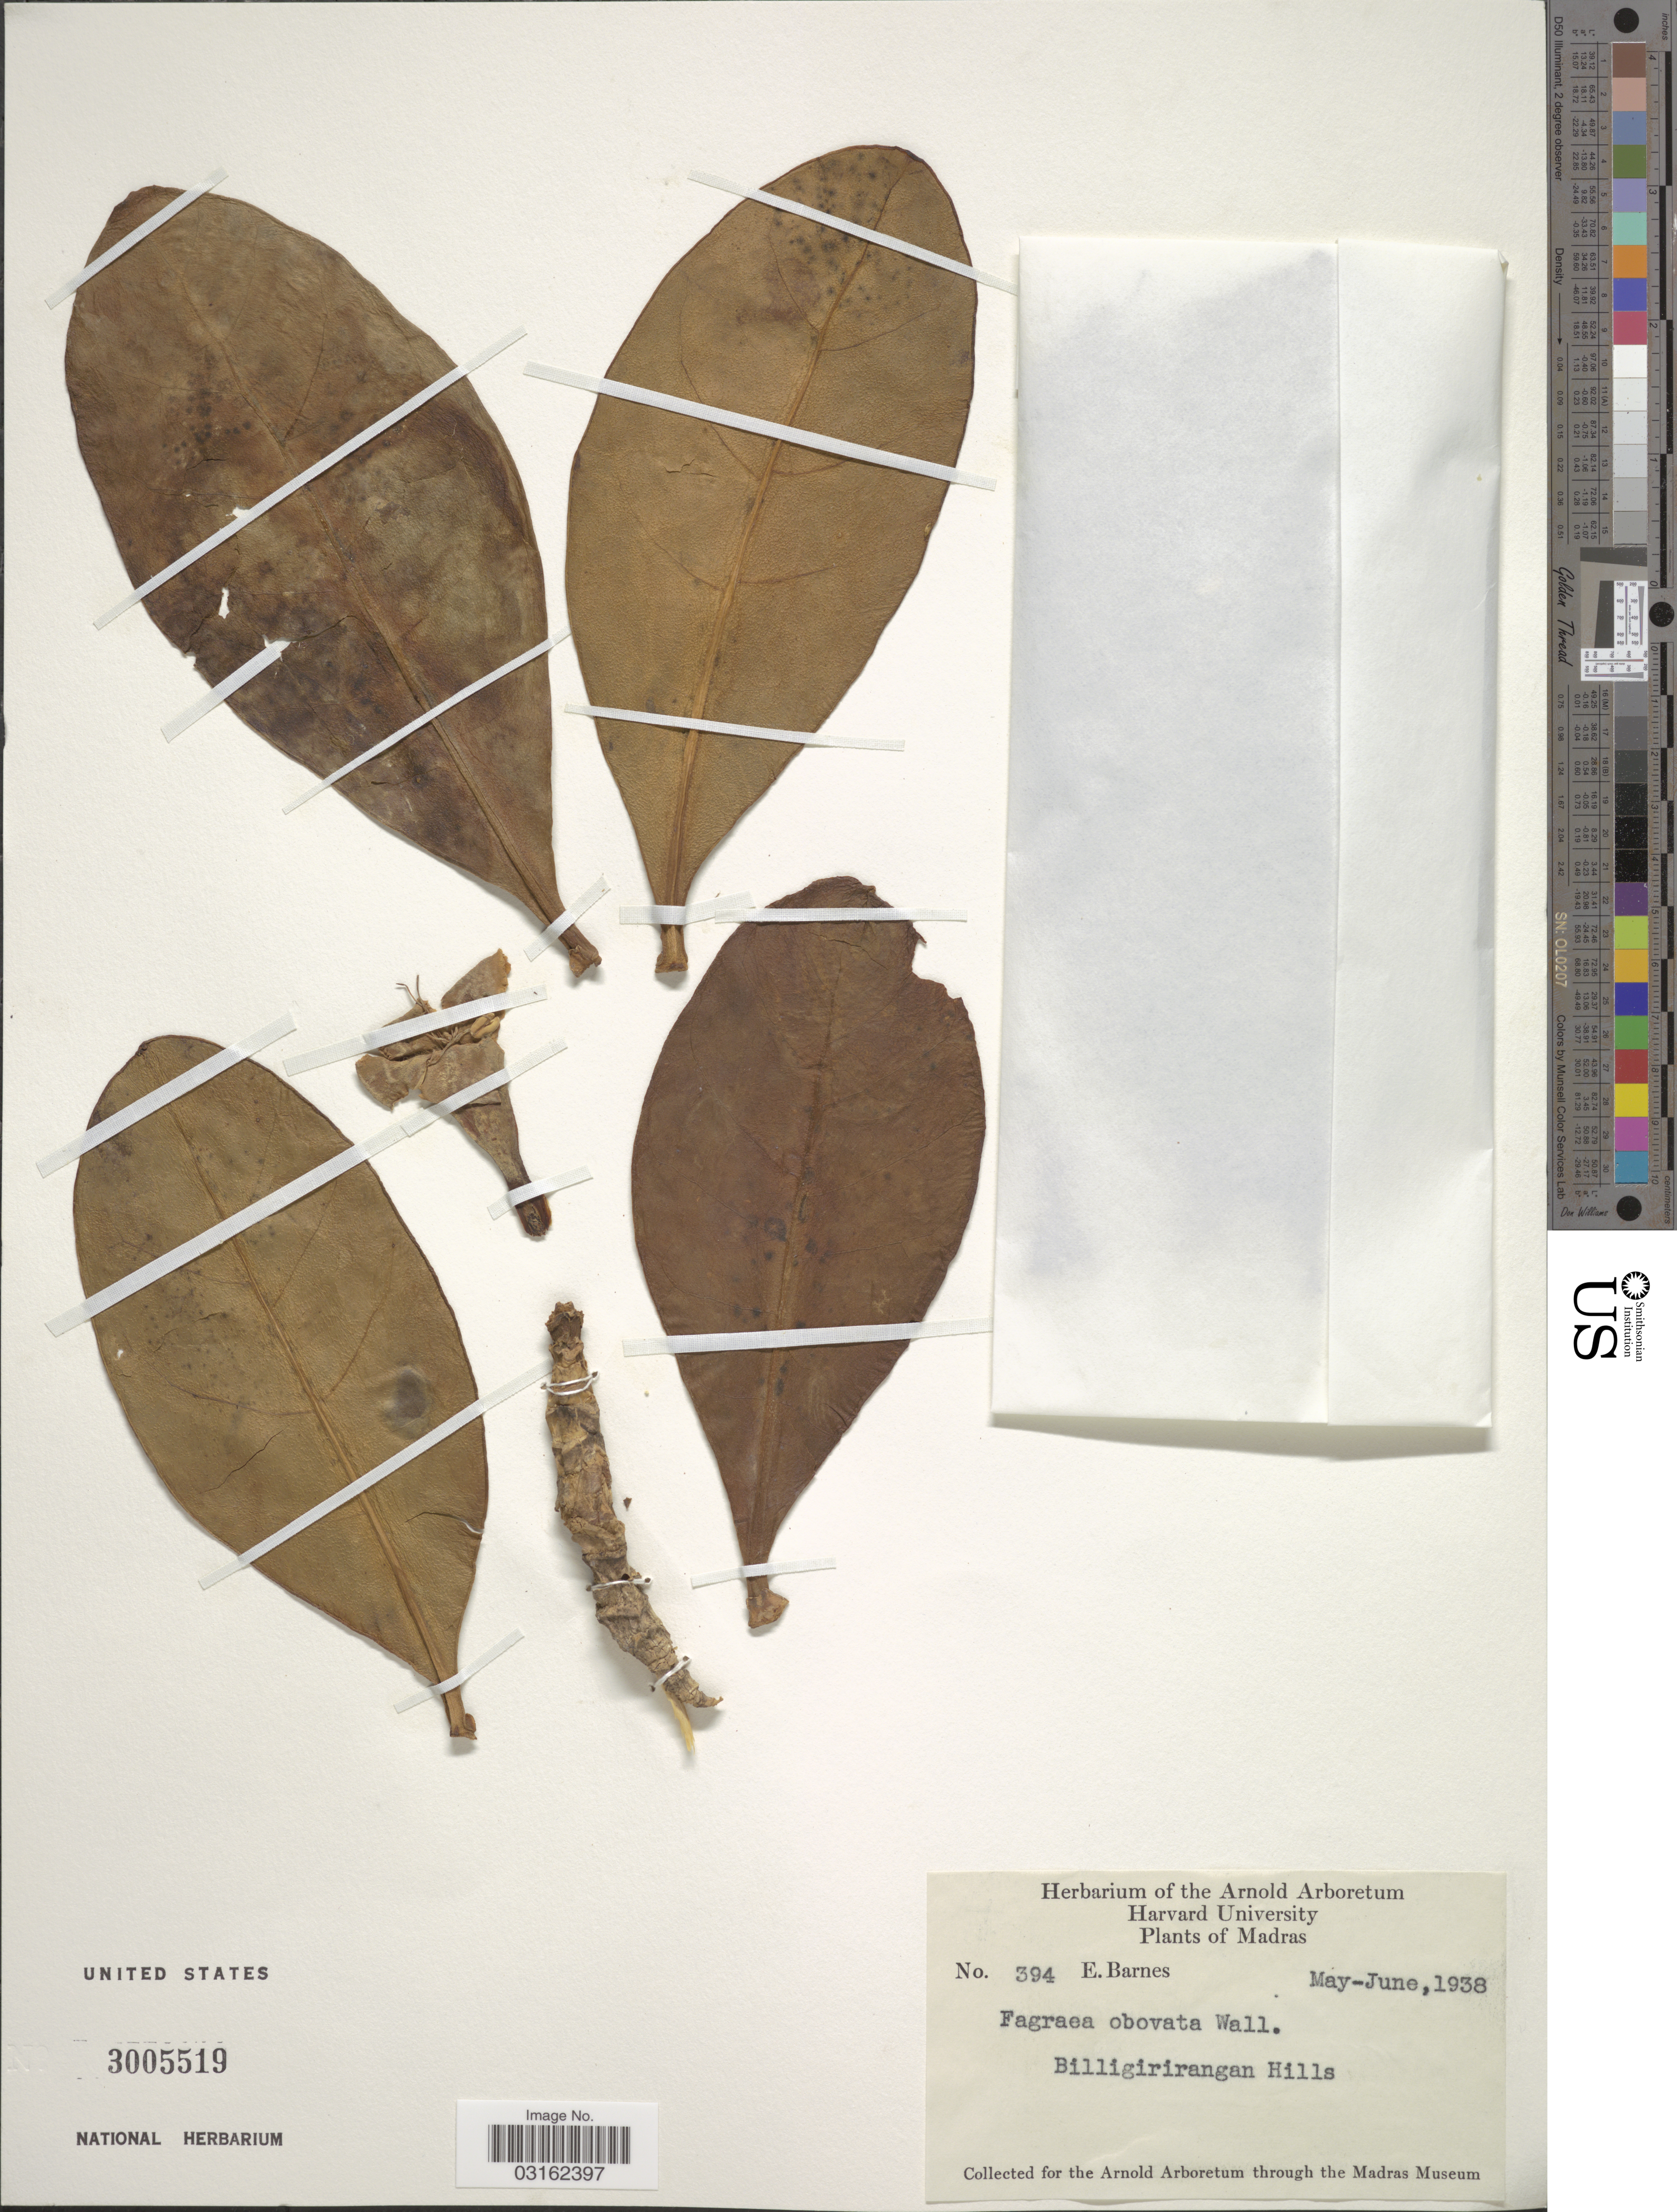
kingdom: Plantae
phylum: Tracheophyta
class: Magnoliopsida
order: Gentianales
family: Gentianaceae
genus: Fagraea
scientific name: Fagraea obovata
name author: Wall.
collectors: E. Barnes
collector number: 394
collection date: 1938-05/1938-06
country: India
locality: Madras, Billigirirangan Hills.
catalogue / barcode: US 3005519